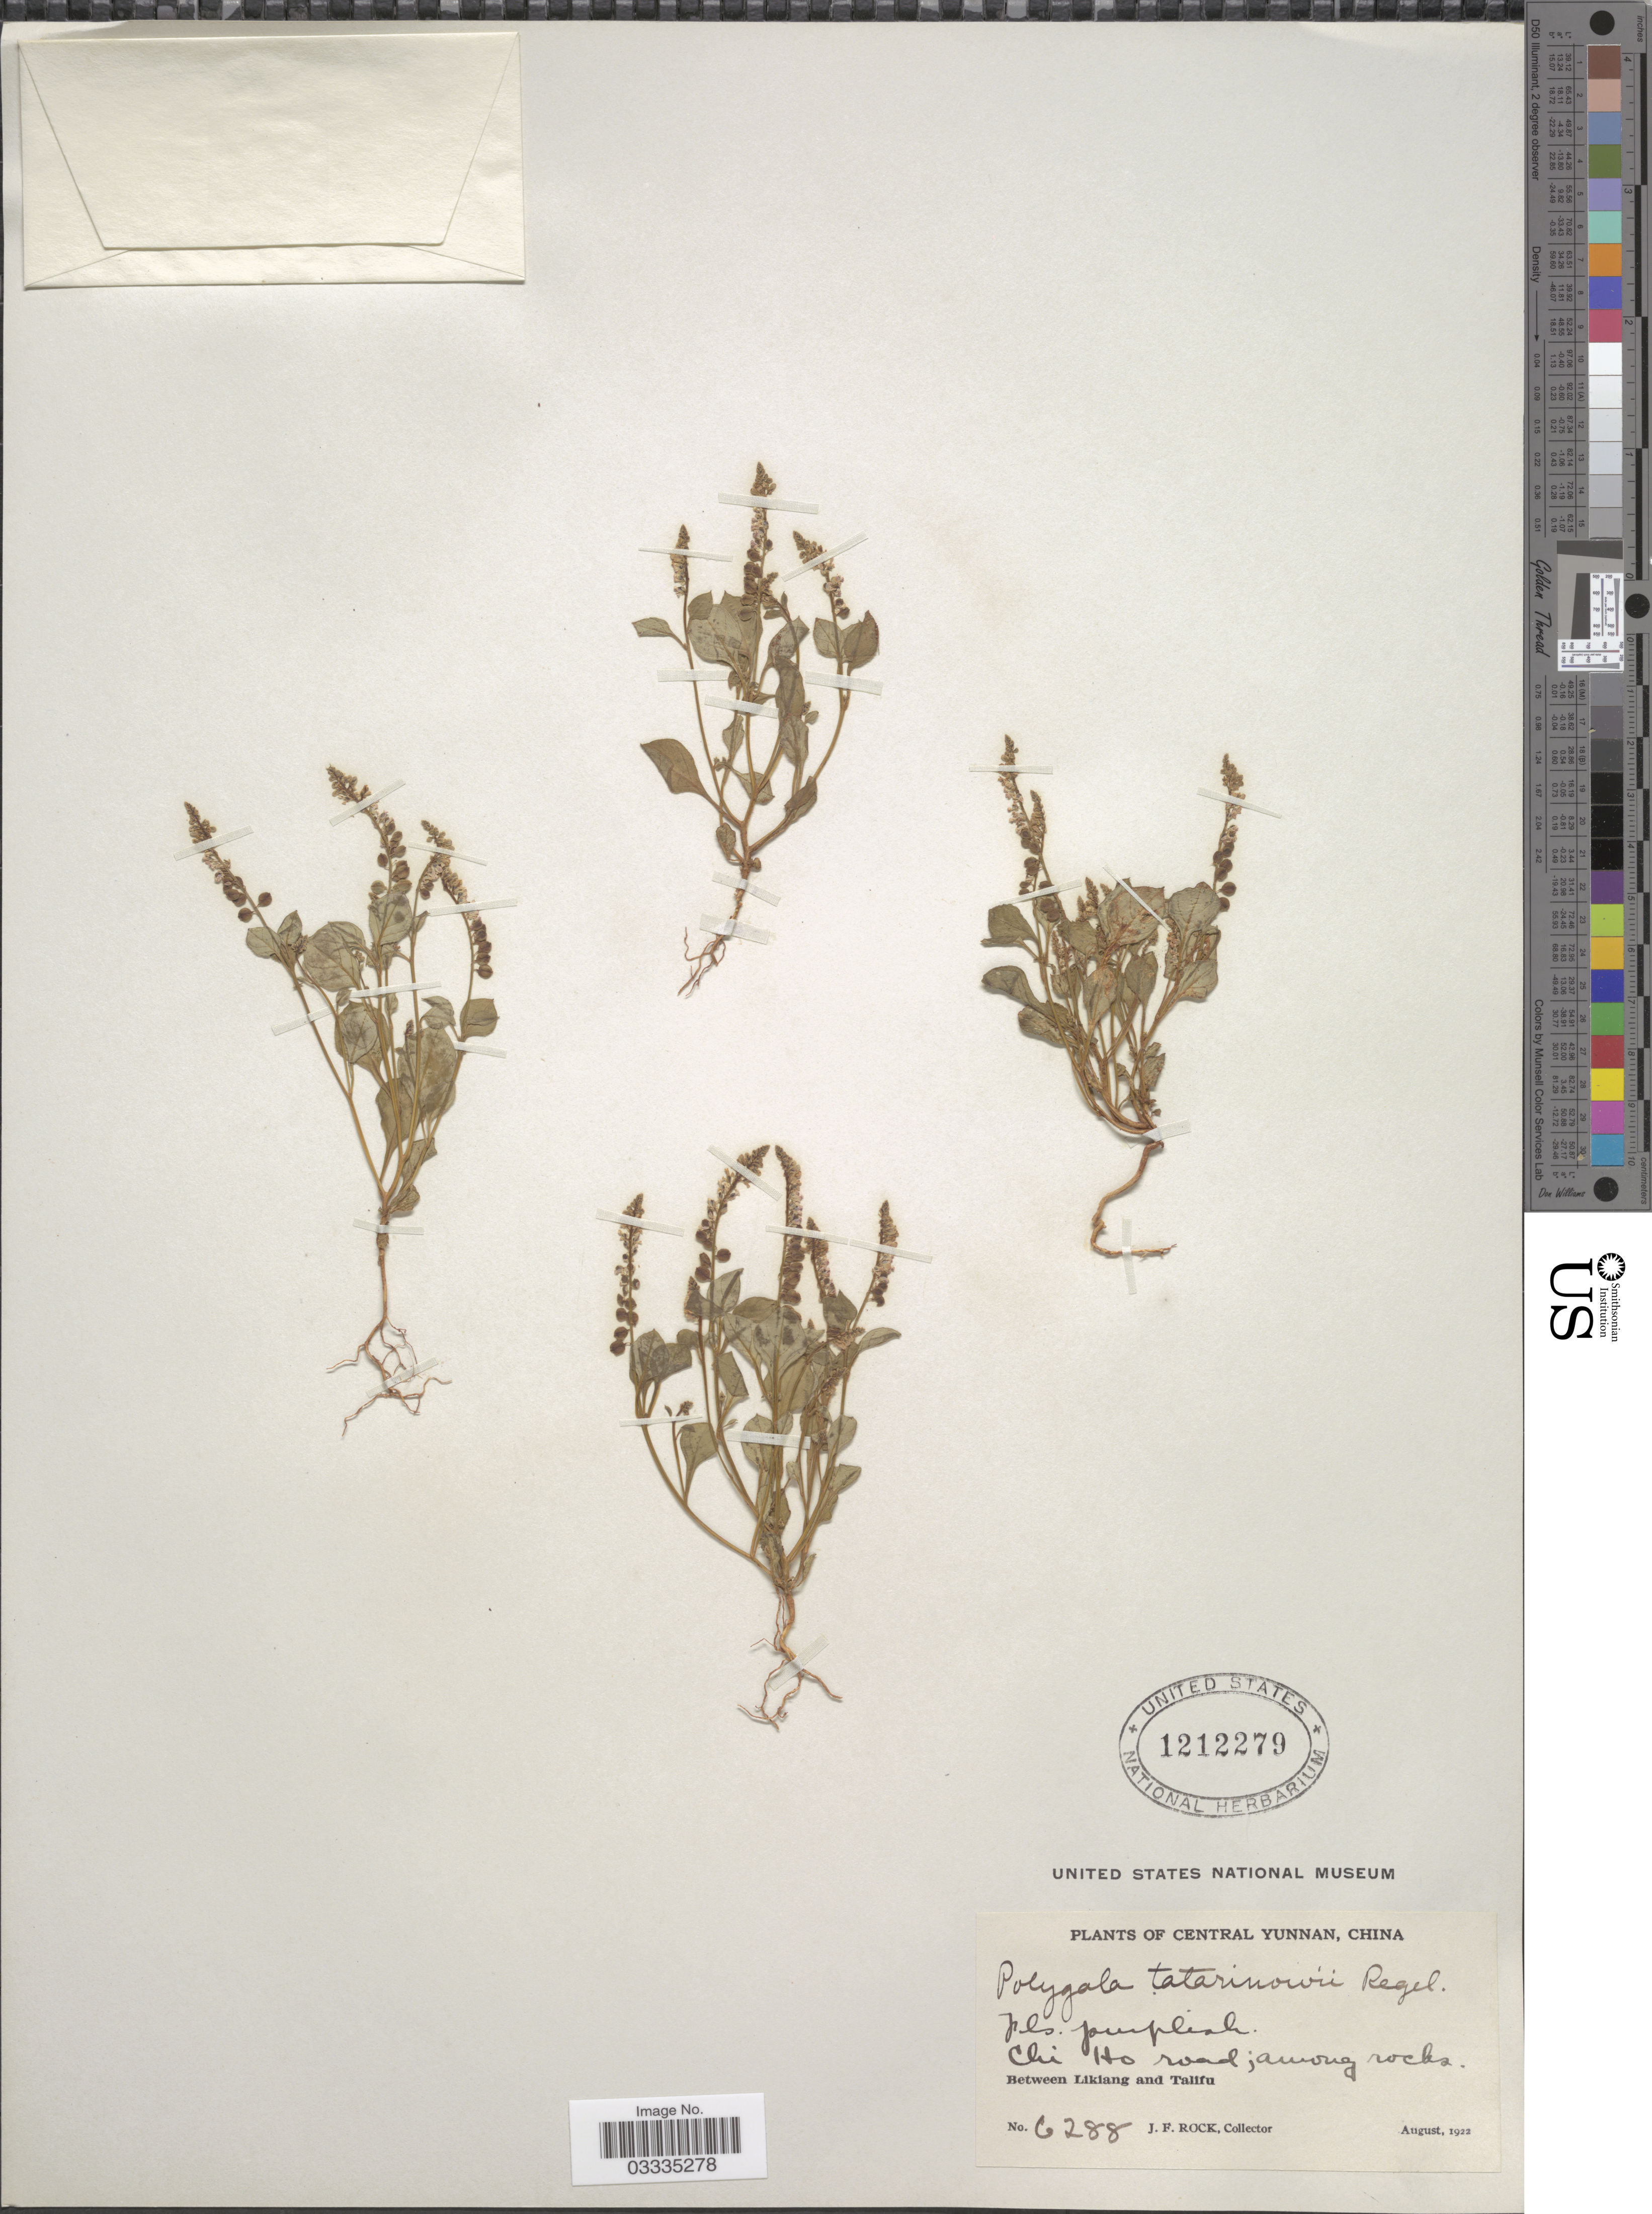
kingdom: Plantae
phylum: Tracheophyta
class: Magnoliopsida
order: Fabales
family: Polygalaceae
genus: Polygala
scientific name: Polygala tatarinowii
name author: Regel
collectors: J. Rock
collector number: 6288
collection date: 1922-08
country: China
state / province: Yunnan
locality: Central Yunnan. Chi Hi road; among rocks. Between Likiang and Talifu.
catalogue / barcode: US 1212279